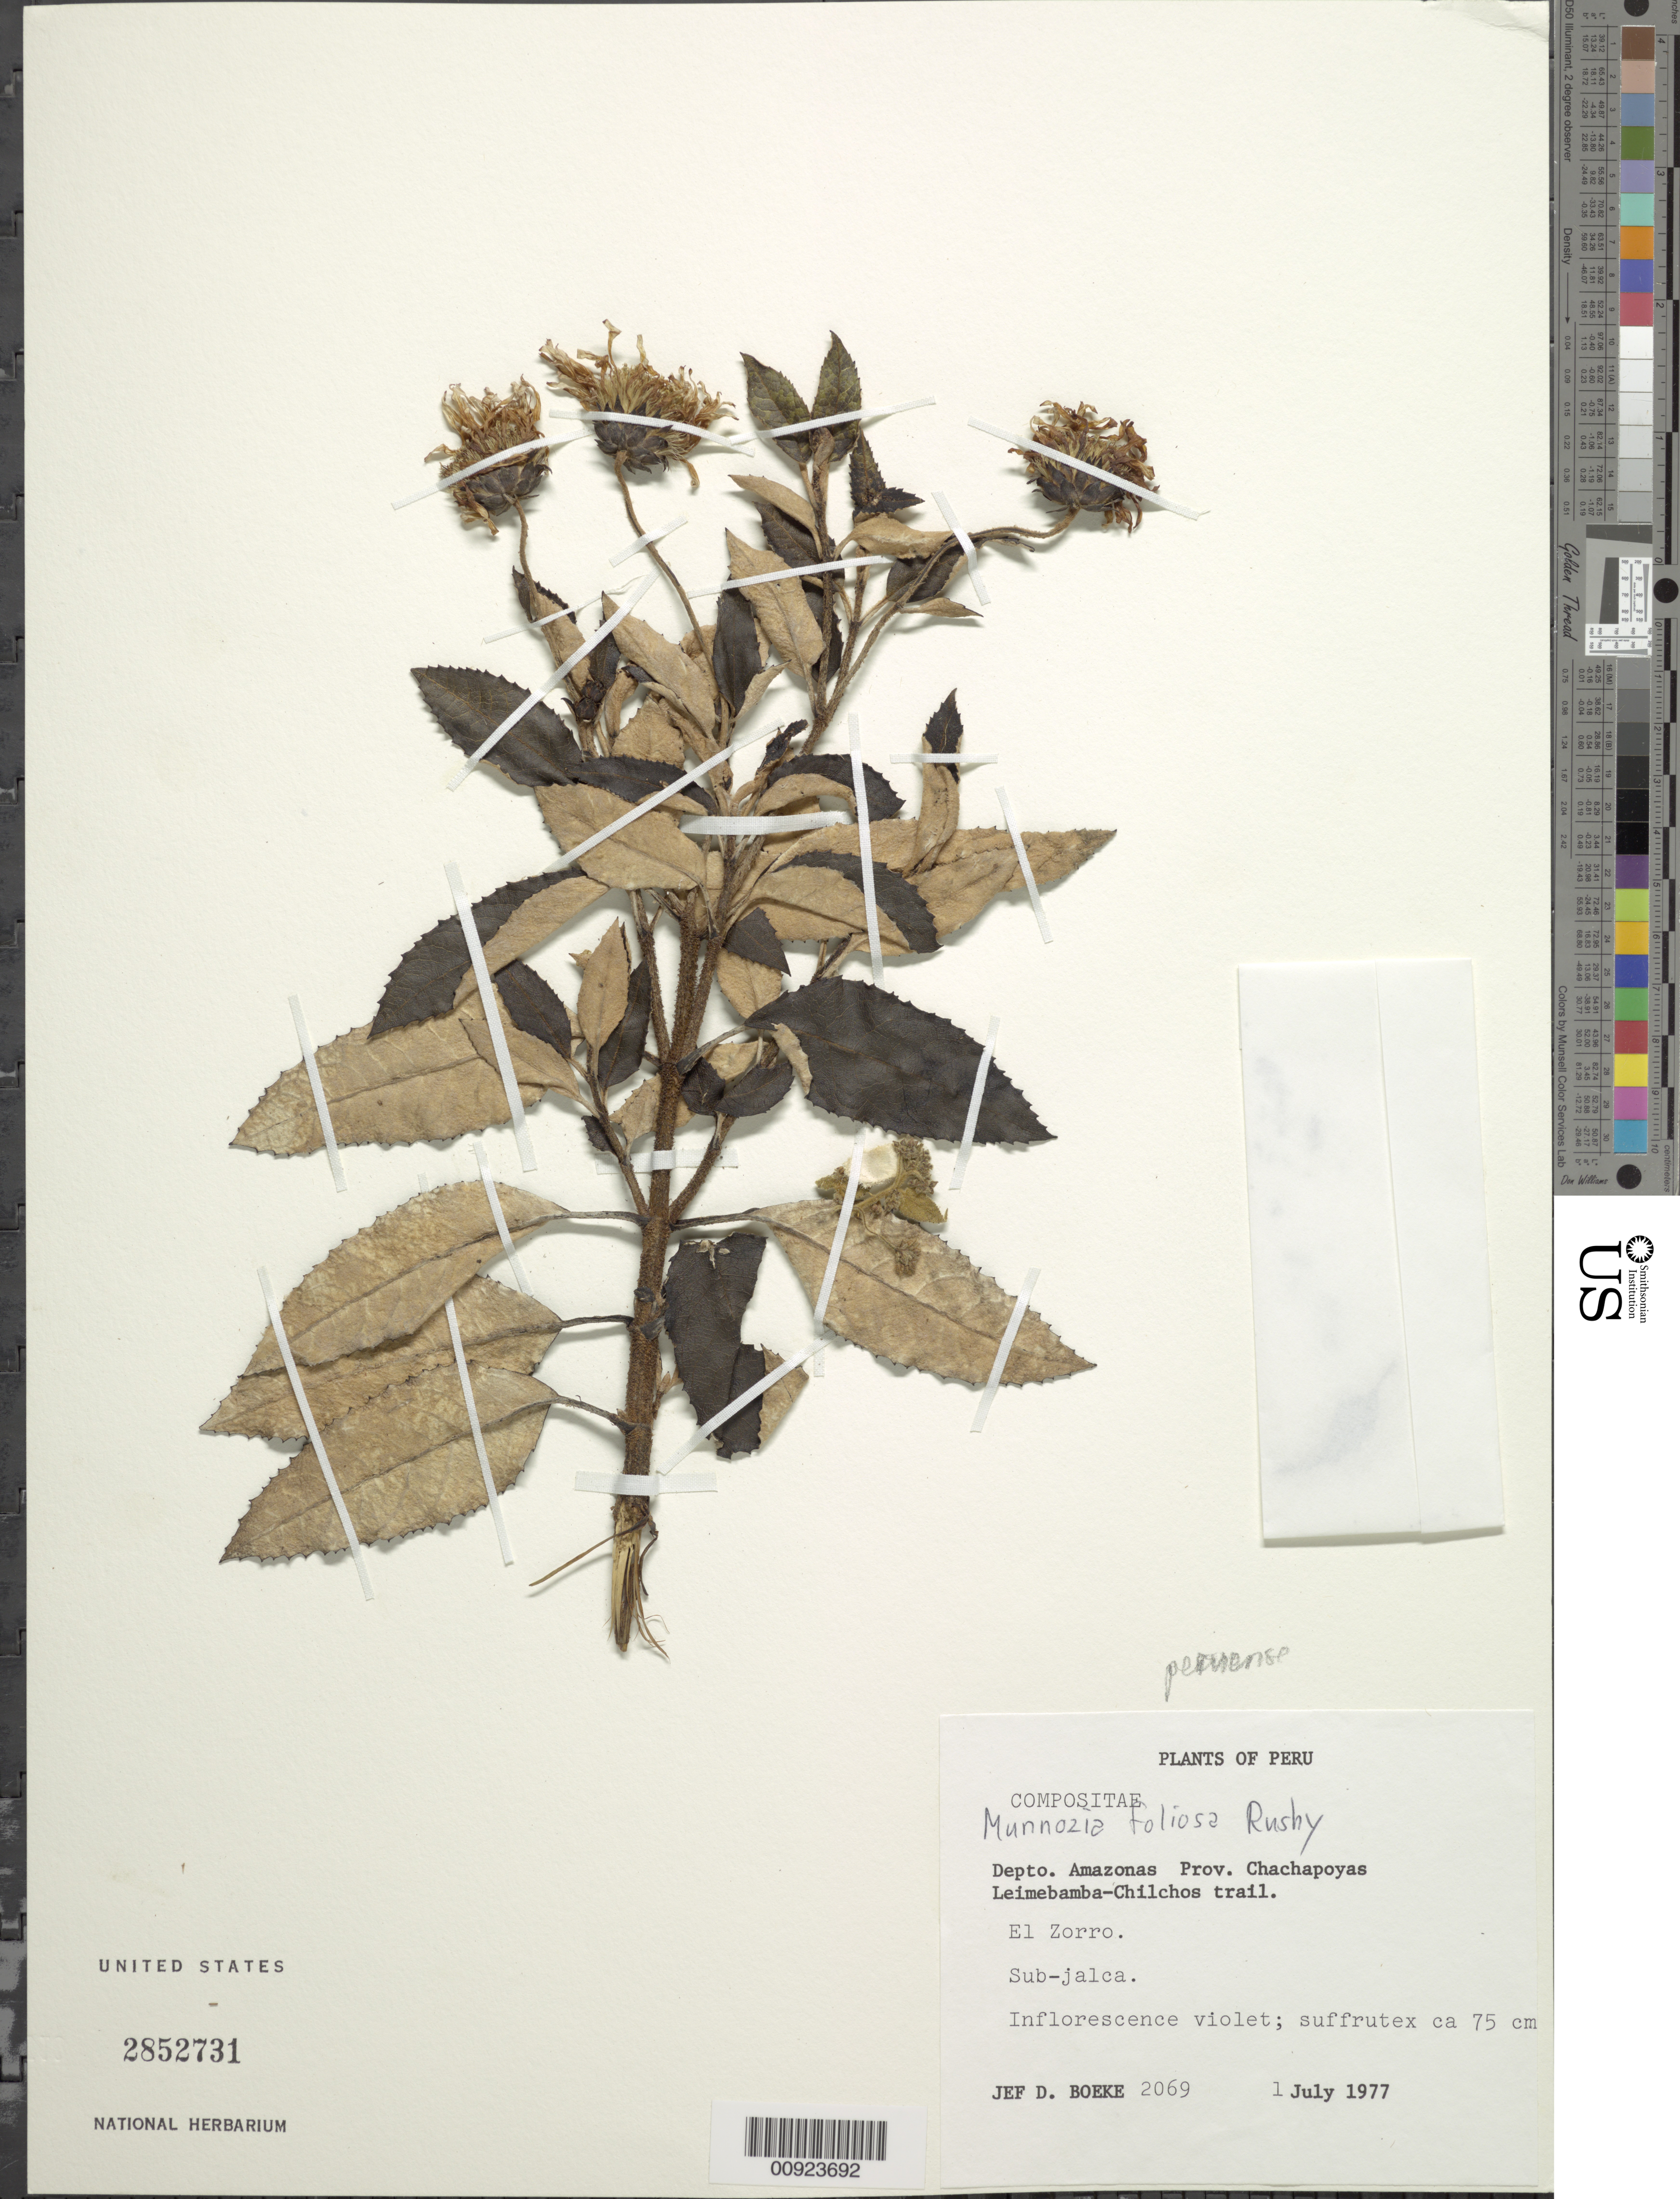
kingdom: Plantae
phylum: Tracheophyta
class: Magnoliopsida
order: Asterales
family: Asteraceae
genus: Munnozia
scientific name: Munnozia peruensis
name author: (Cuatrec.) H. Rob. & Brettell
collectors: J. D. Boeke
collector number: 2069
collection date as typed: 1 July 1977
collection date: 1977-07-01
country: Peru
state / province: Amazonas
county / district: Chachapoyas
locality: Leimebamba - Chilchos trail. El Zorro.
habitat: Sub-jalca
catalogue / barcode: US 2852731